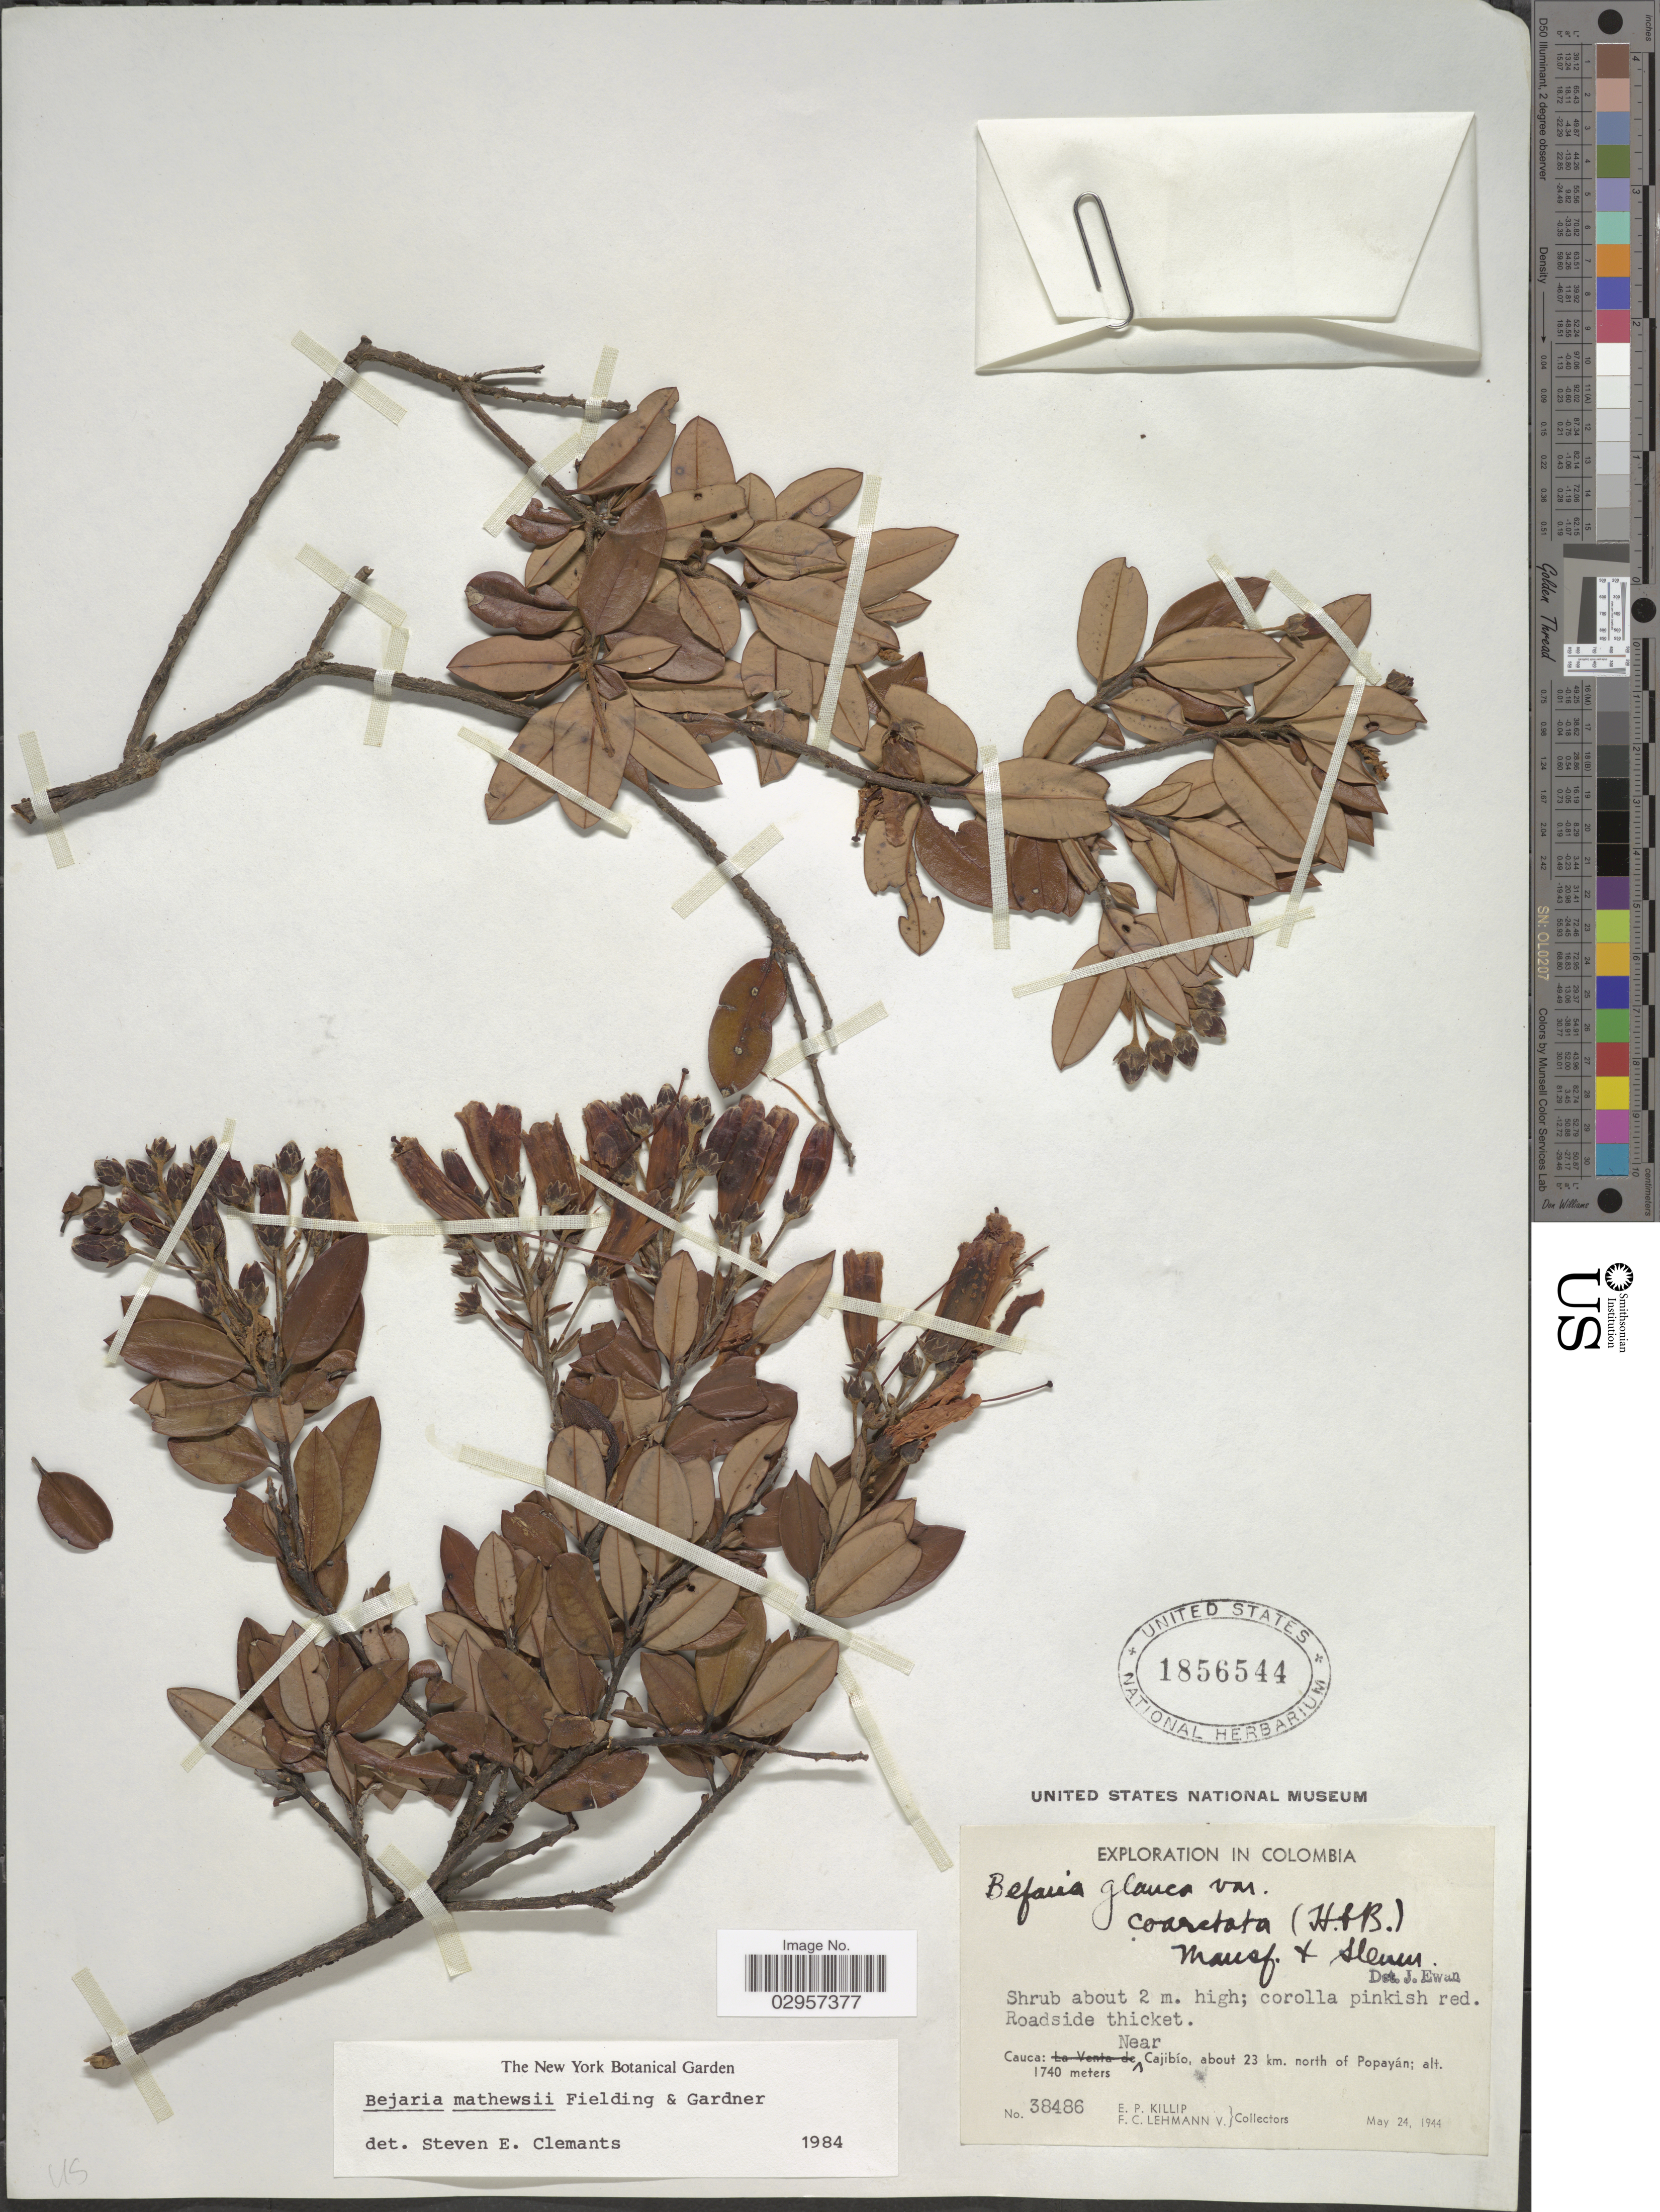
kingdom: Plantae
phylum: Tracheophyta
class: Magnoliopsida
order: Ericales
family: Ericaceae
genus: Bejaria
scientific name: Bejaria mathewsii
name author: Fielding & Gardner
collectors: E. P. Killip & F. Lehmann v.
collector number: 38486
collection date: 1944-05-24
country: Colombia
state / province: Cauca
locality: Cauca: Near Cajibío, about 23 km. north of Popayán.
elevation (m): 1740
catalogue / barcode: US 1856544